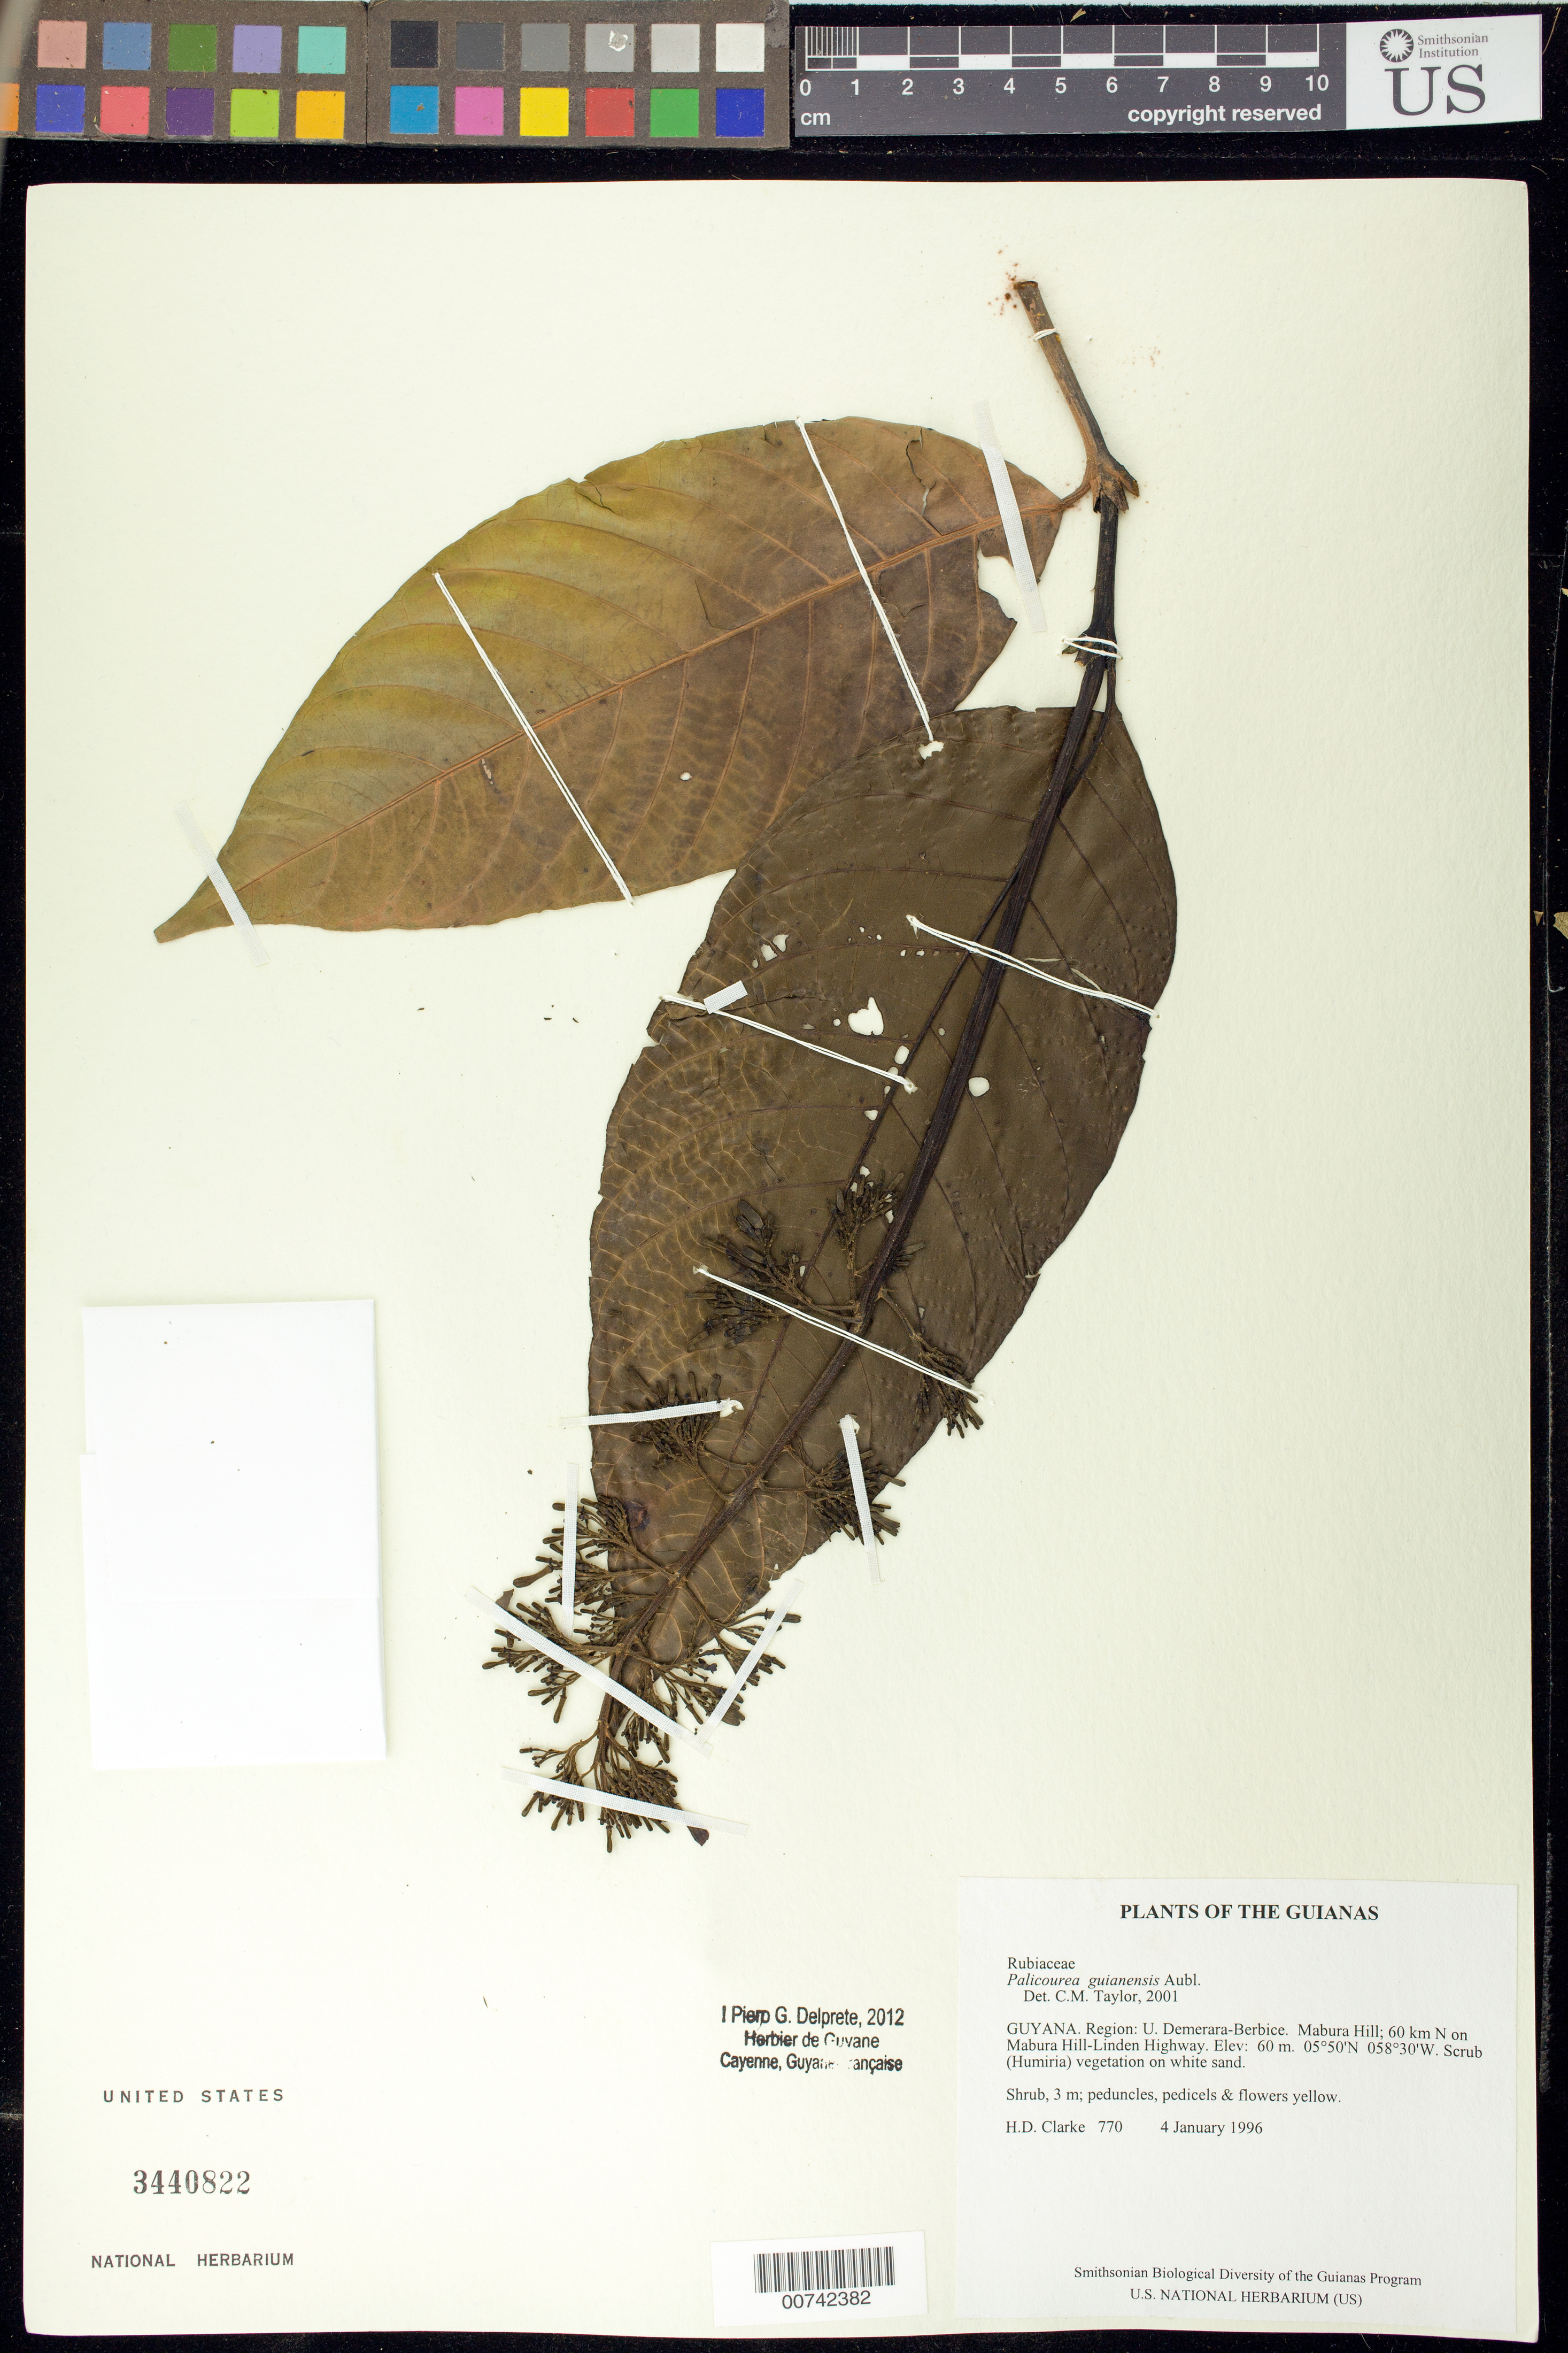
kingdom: Plantae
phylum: Tracheophyta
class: Magnoliopsida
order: Gentianales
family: Rubiaceae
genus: Palicourea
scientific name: Palicourea guianensis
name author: Aubl.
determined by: Taylor, Charlotte M.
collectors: H. D. Clarke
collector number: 770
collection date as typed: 4 January 1996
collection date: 1996-01-04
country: Guyana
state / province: U. Demerara-Berbice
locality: Mabura Hill; 60 km N on Mabura Hill-Linden Highway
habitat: Scrub (Humiria) vegetation on white sand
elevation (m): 60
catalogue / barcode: US 3440822